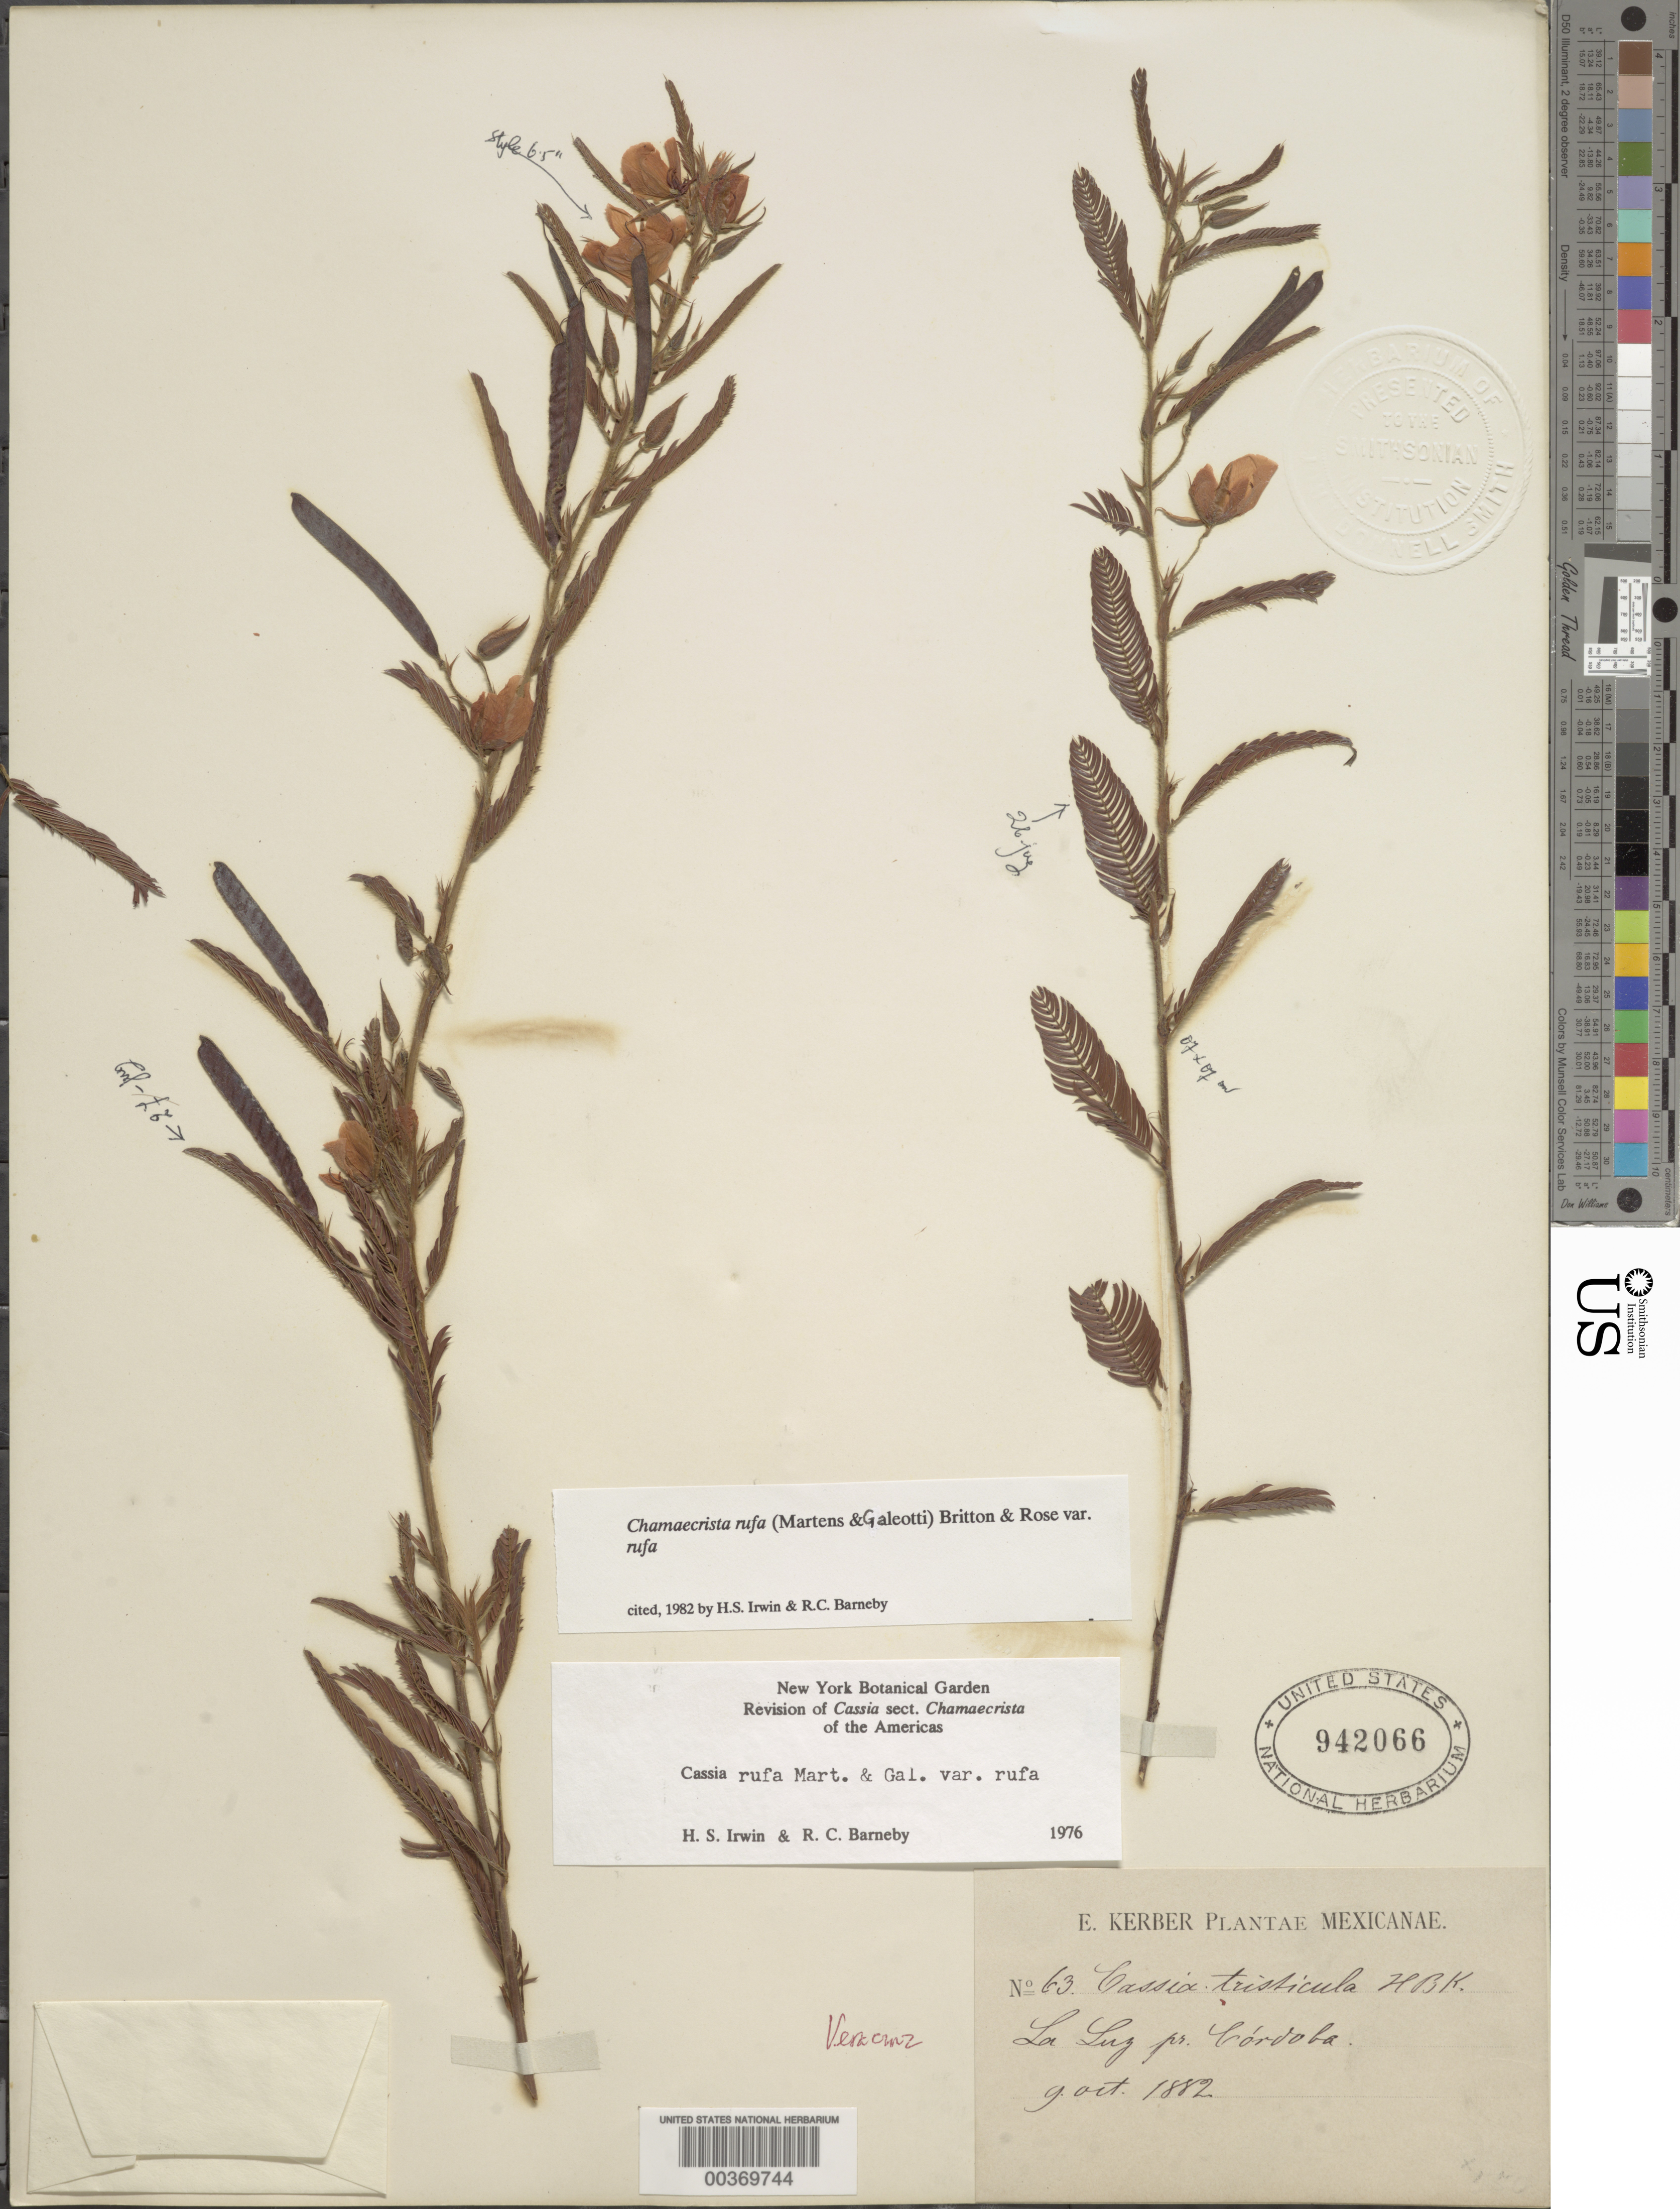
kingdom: Plantae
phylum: Tracheophyta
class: Magnoliopsida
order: Fabales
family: Fabaceae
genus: Chamaecrista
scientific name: Chamaecrista rufa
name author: Britton & Rose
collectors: E. Kerber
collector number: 63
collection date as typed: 09 Oct 1882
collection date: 1882-10-09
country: Mexico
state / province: Veracruz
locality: La luz near Córdoba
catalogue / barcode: US 942066